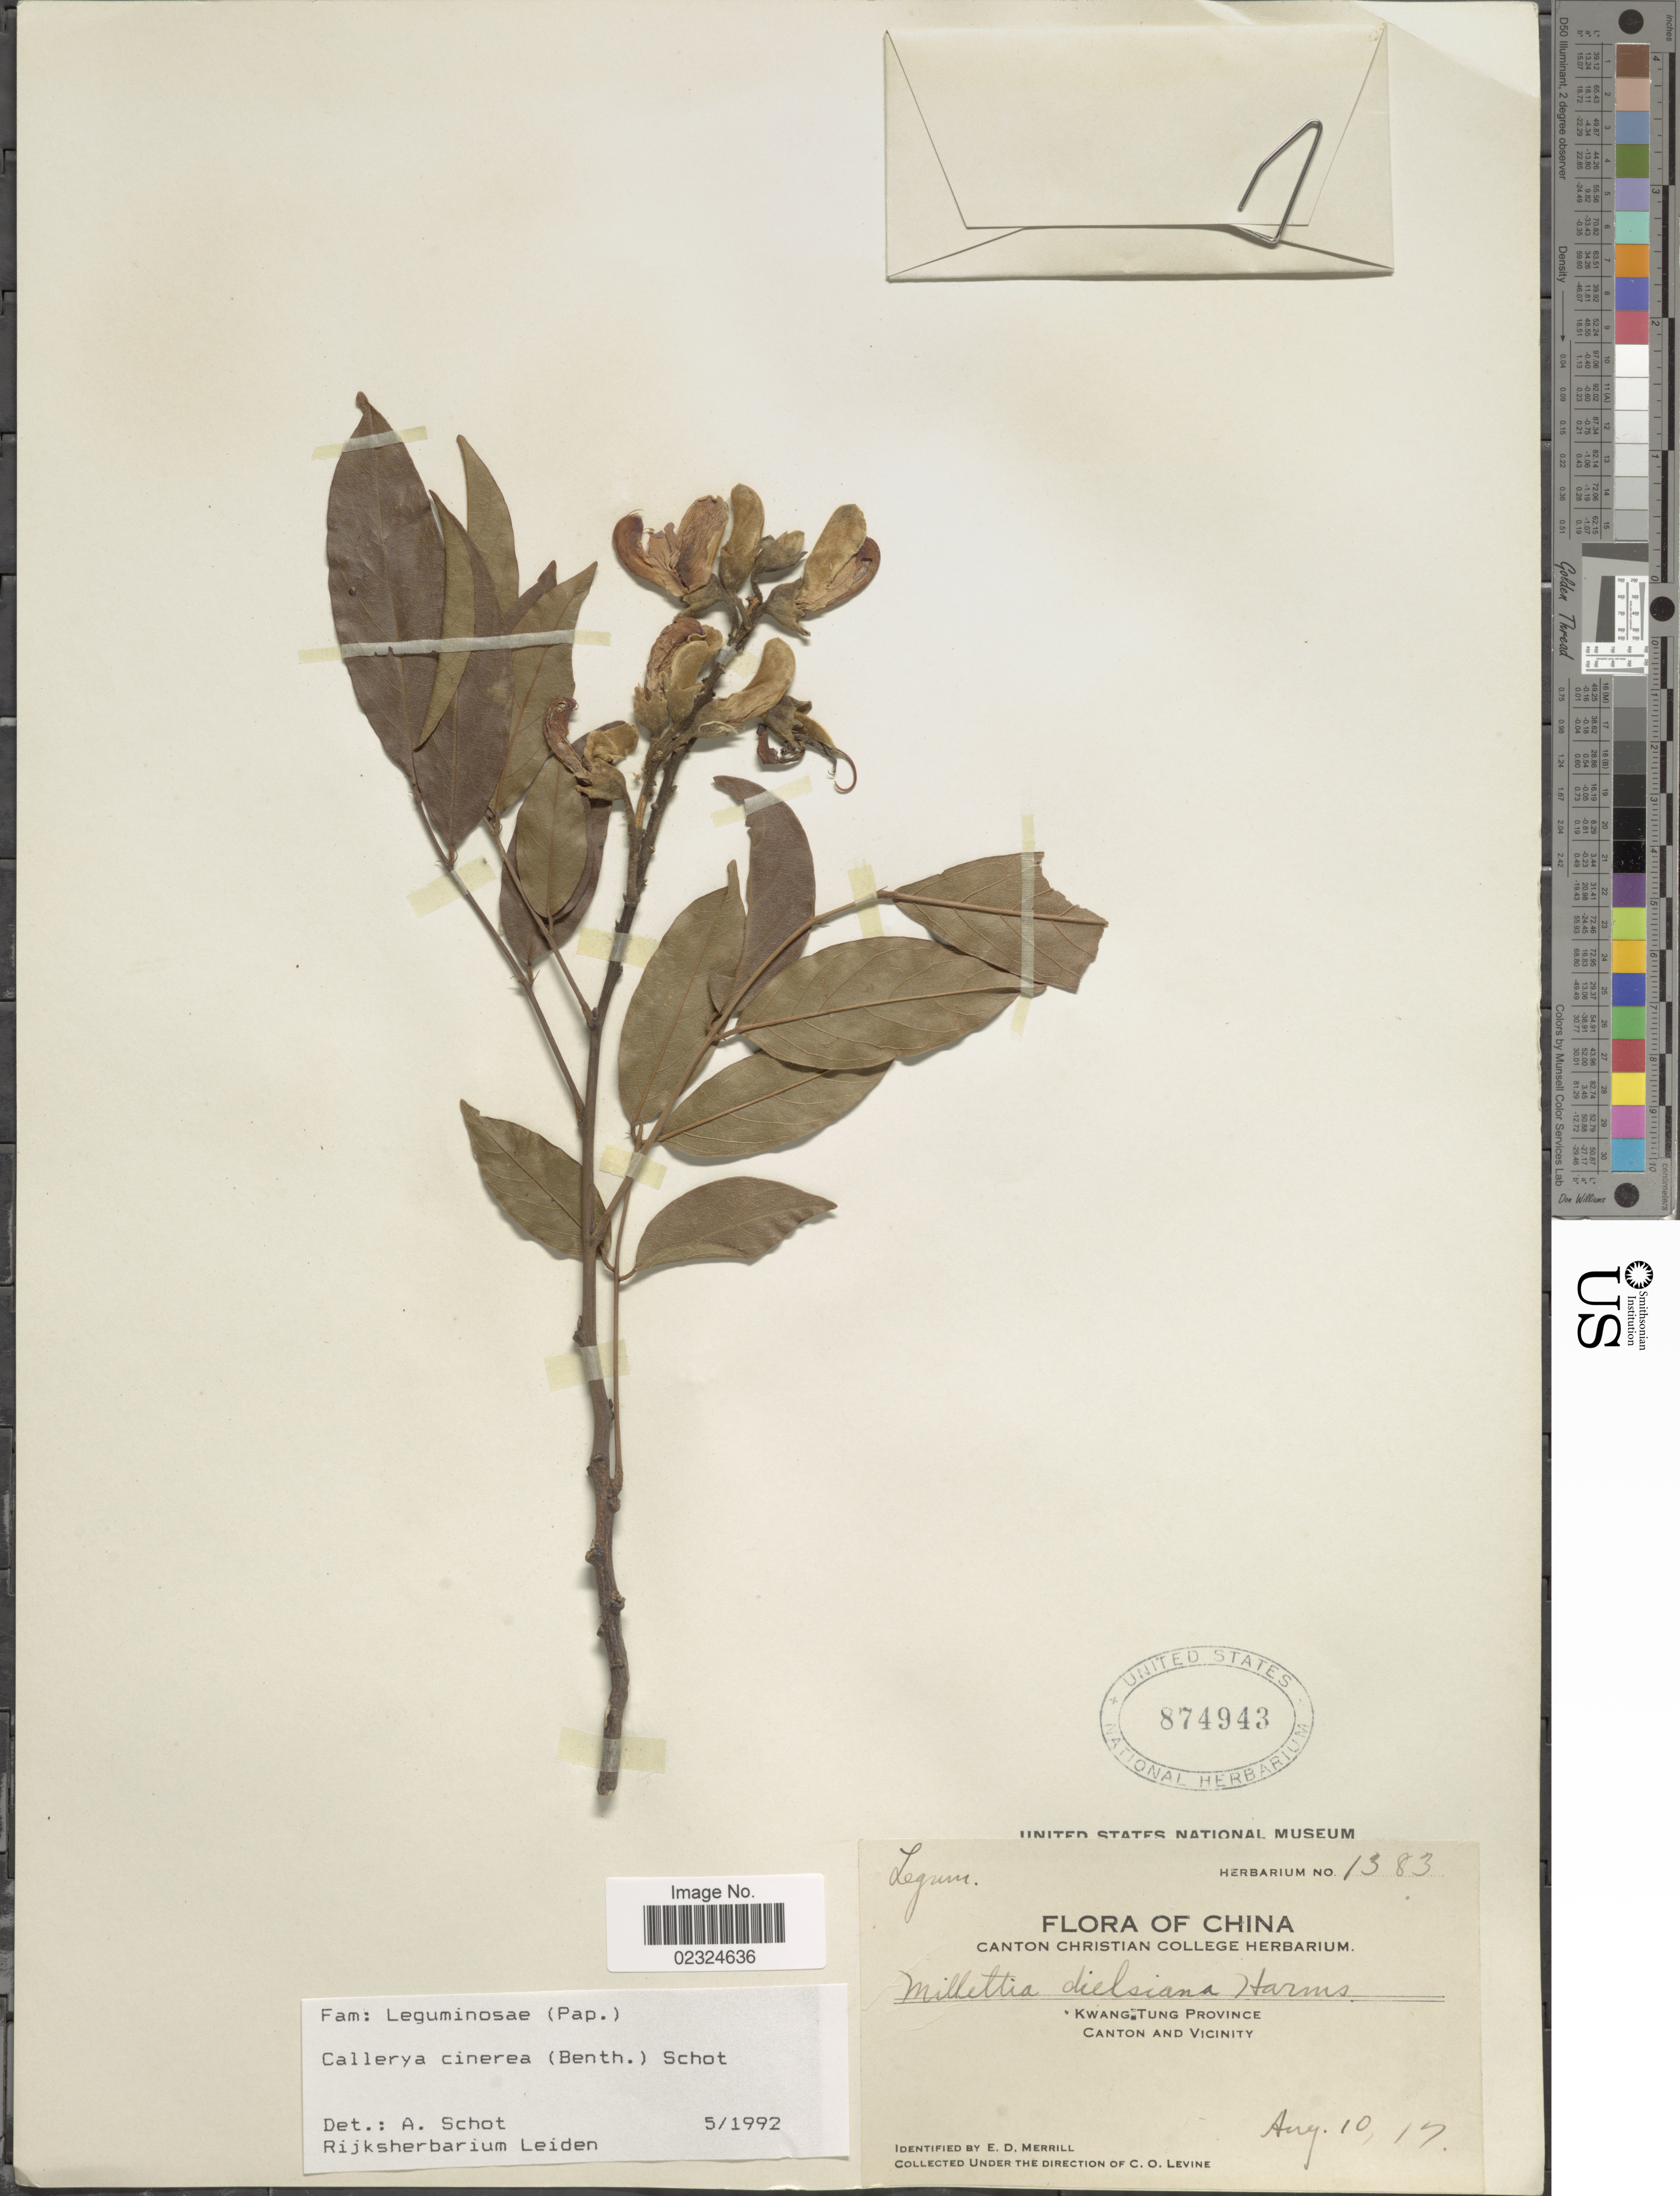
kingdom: Plantae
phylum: Tracheophyta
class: Magnoliopsida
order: Fabales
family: Fabaceae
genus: Callerya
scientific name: Callerya cinerea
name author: (Benth.) Schot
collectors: C. O. Levine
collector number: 1383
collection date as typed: Transcribed d/m/y: 10/8/19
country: China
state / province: Guangdong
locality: Kwangtung Province Canton and Vicinity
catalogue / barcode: US 874943